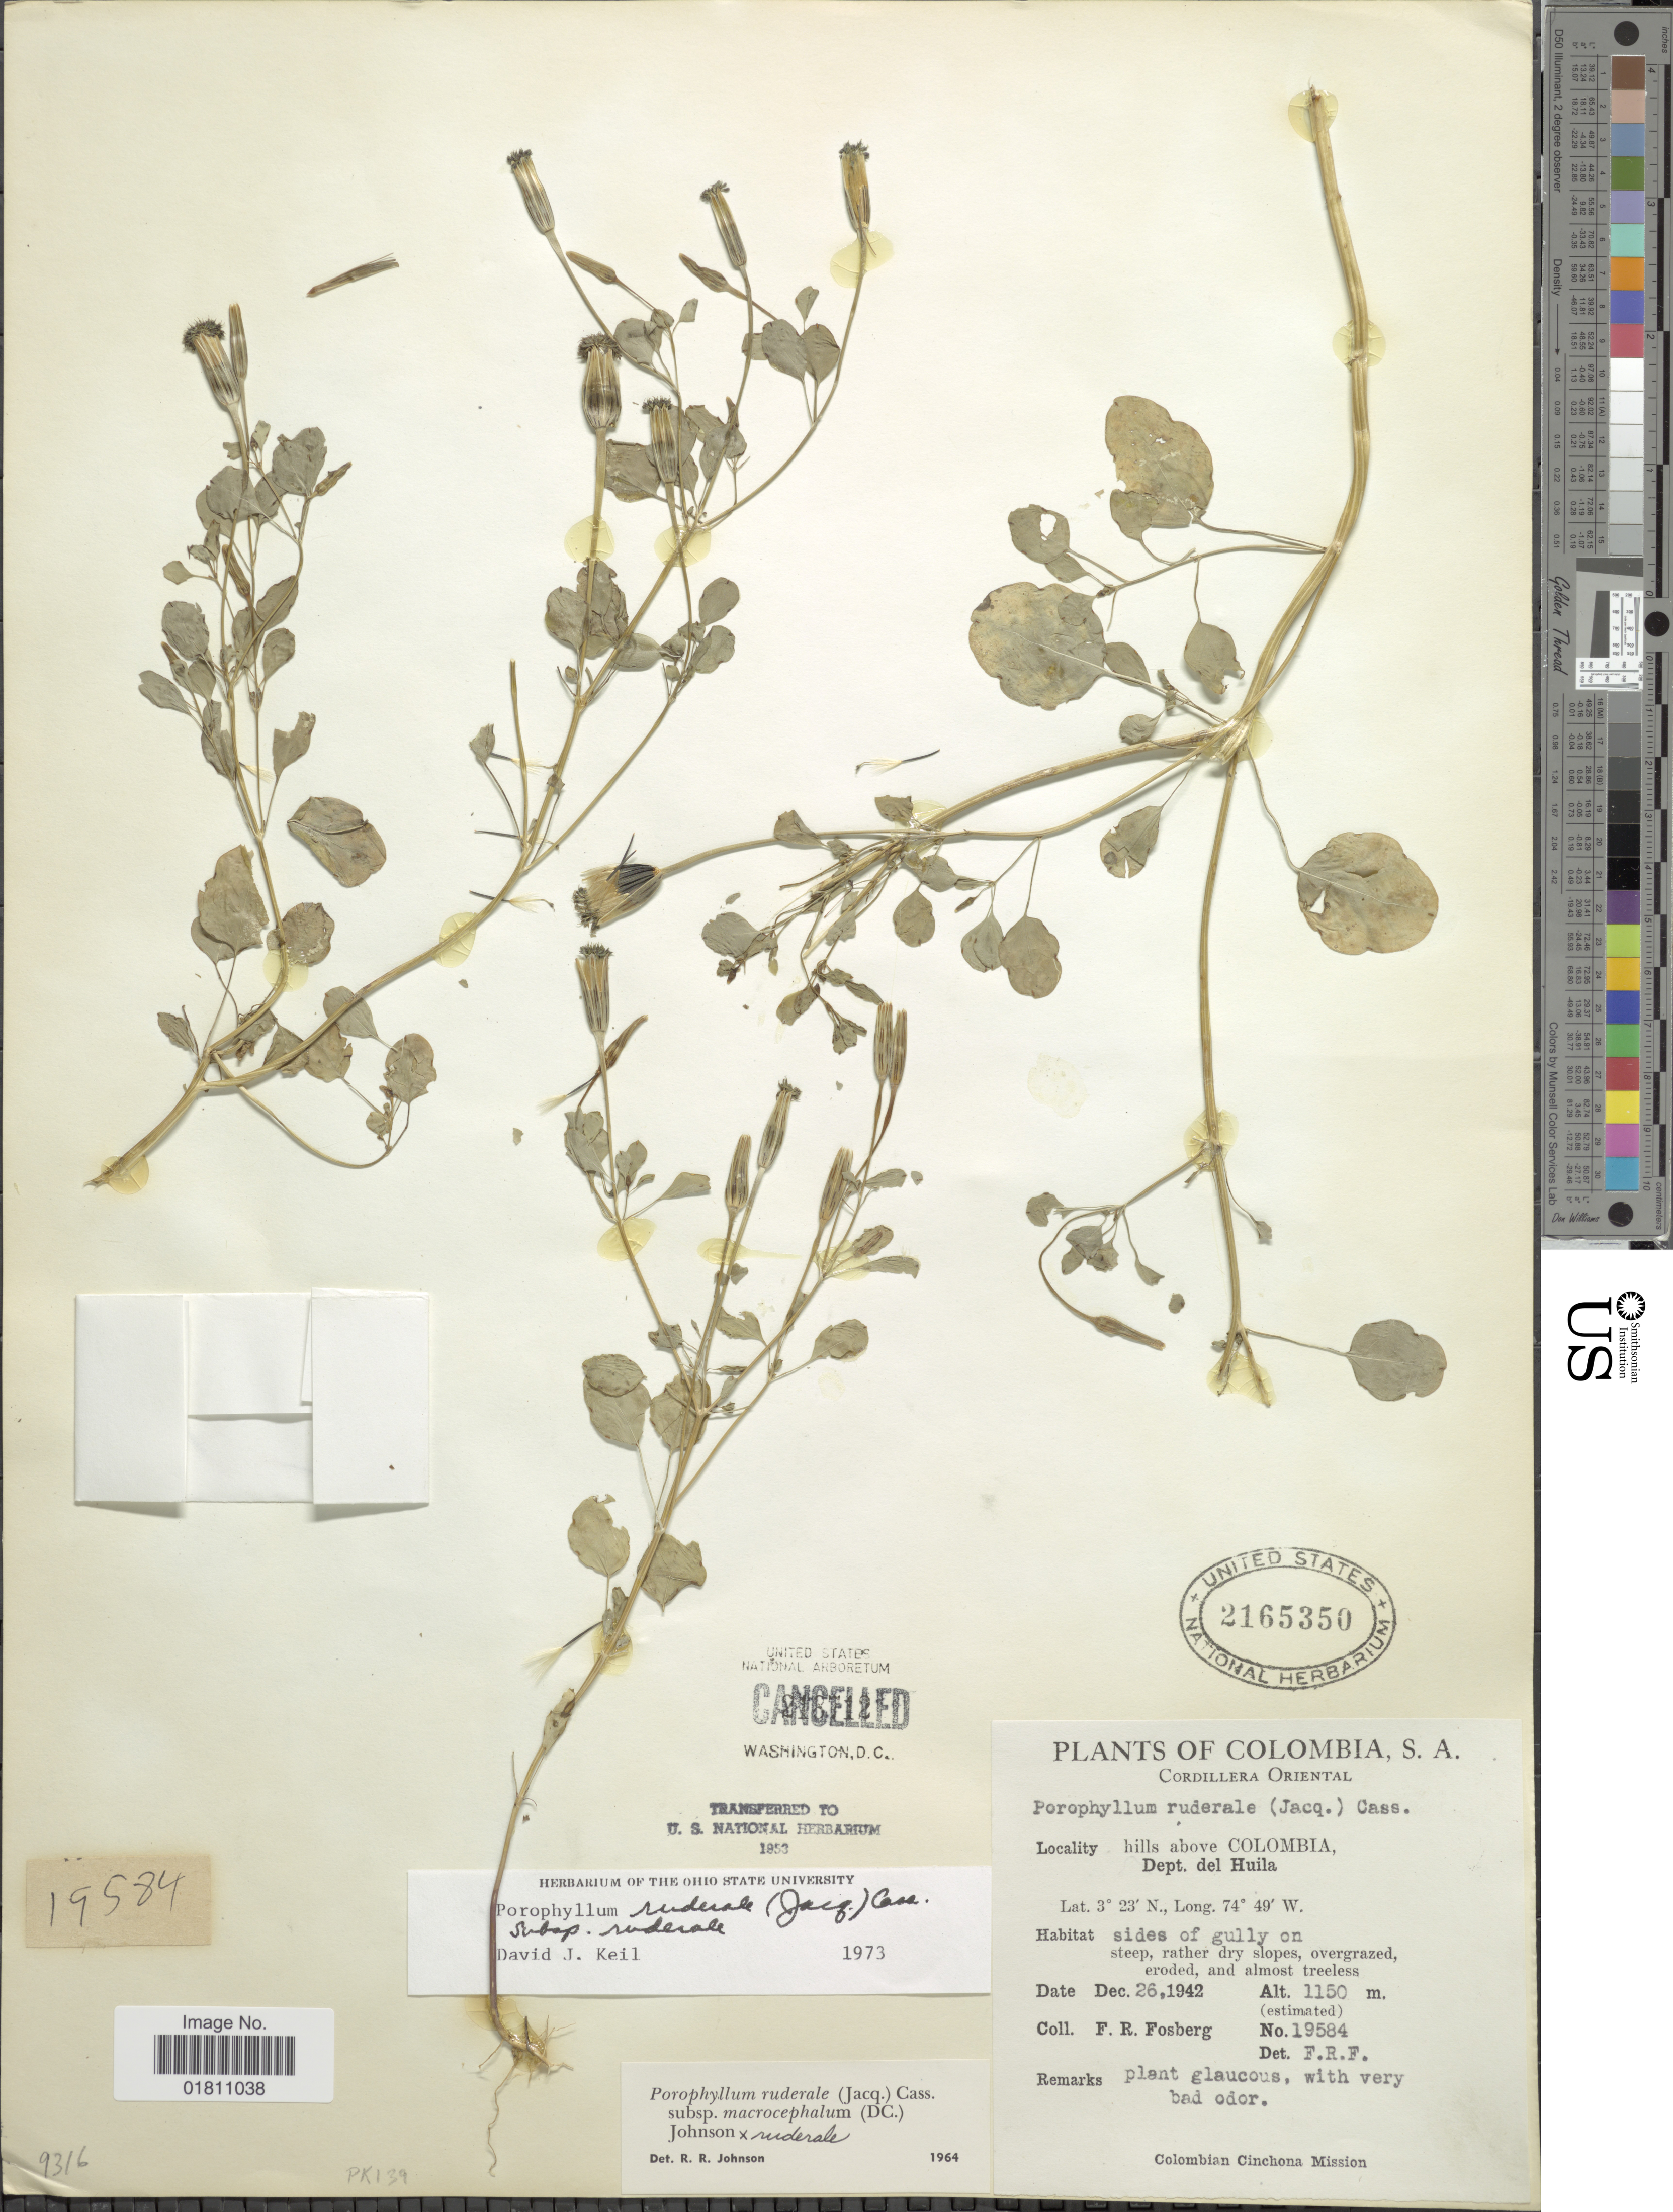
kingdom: Plantae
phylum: Tracheophyta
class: Magnoliopsida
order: Asterales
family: Asteraceae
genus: Porophyllum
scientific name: Porophyllum ruderale subsp. ruderale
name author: (Jacq.) Cass.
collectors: F. R. Fosberg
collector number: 19584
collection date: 1942-12-26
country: Colombia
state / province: Huila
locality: Cordillera Oriental, hills above Colimbia, Dept del Huila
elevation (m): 1150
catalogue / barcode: US 2165350